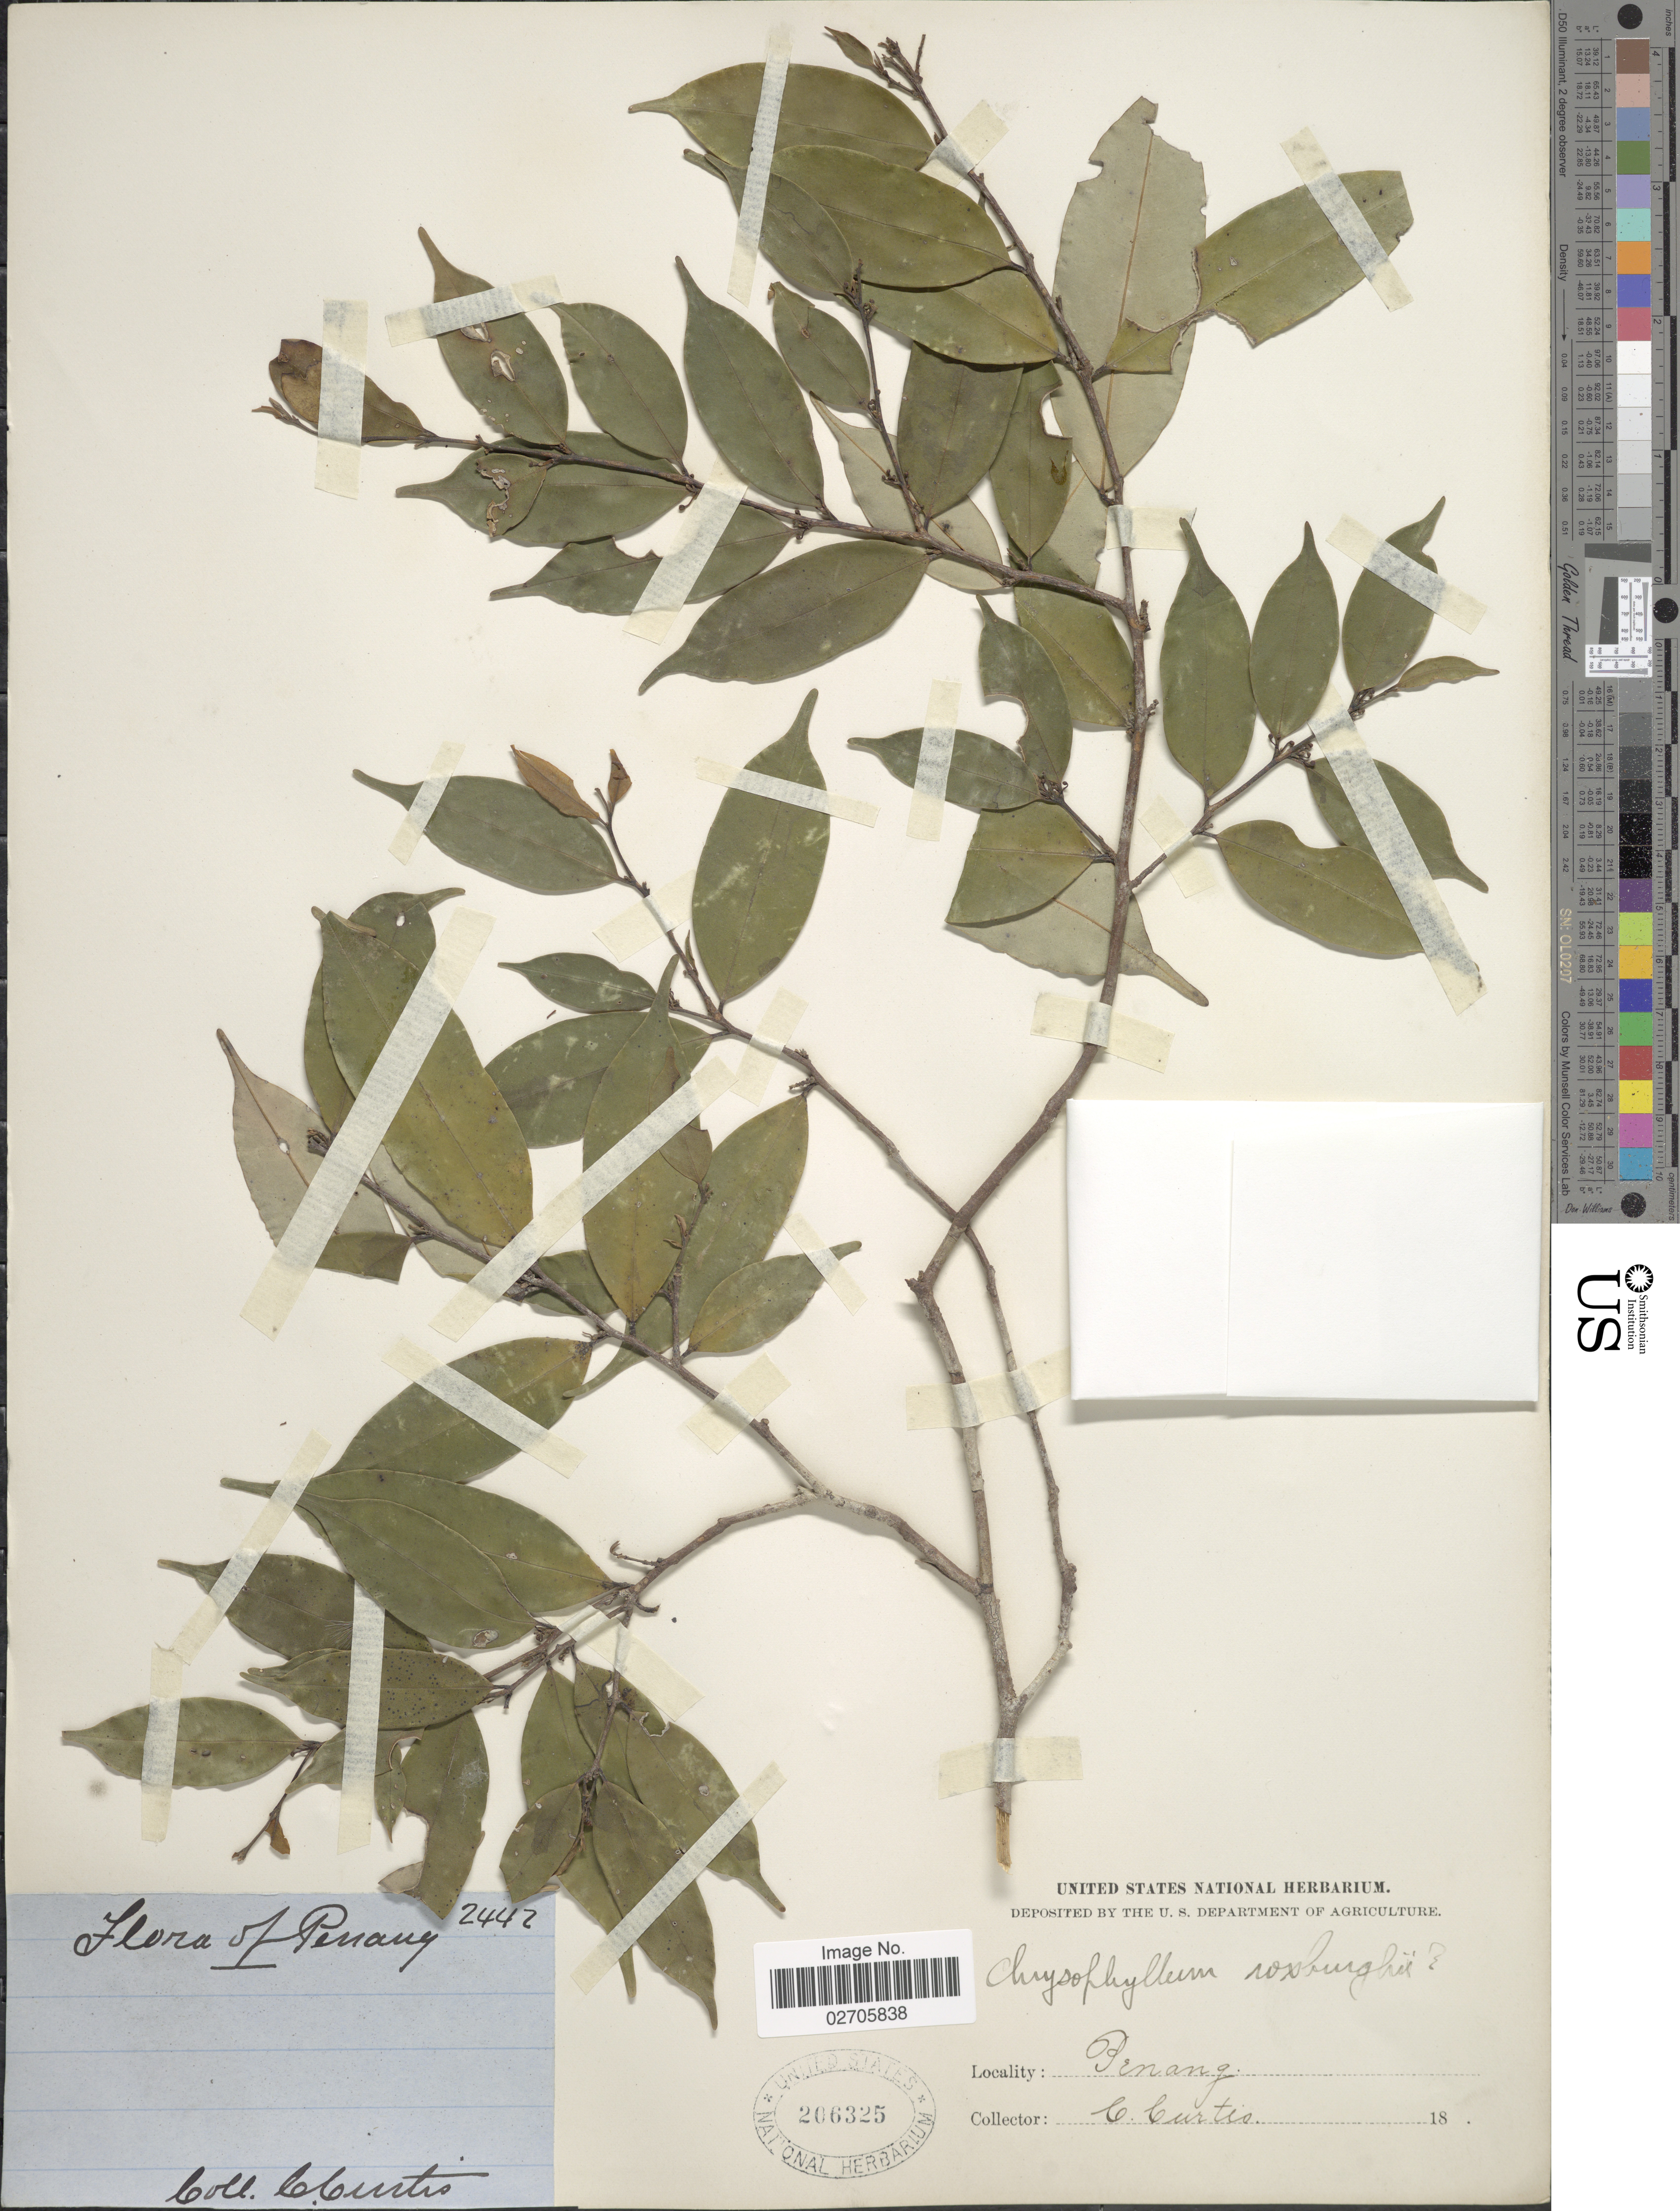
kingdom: Plantae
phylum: Tracheophyta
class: Magnoliopsida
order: Ericales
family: Sapotaceae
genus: Chrysophyllum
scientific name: Chrysophyllum roxburghii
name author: G. Don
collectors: C. Curtis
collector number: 2442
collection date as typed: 18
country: India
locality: Penang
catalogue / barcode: US 206325